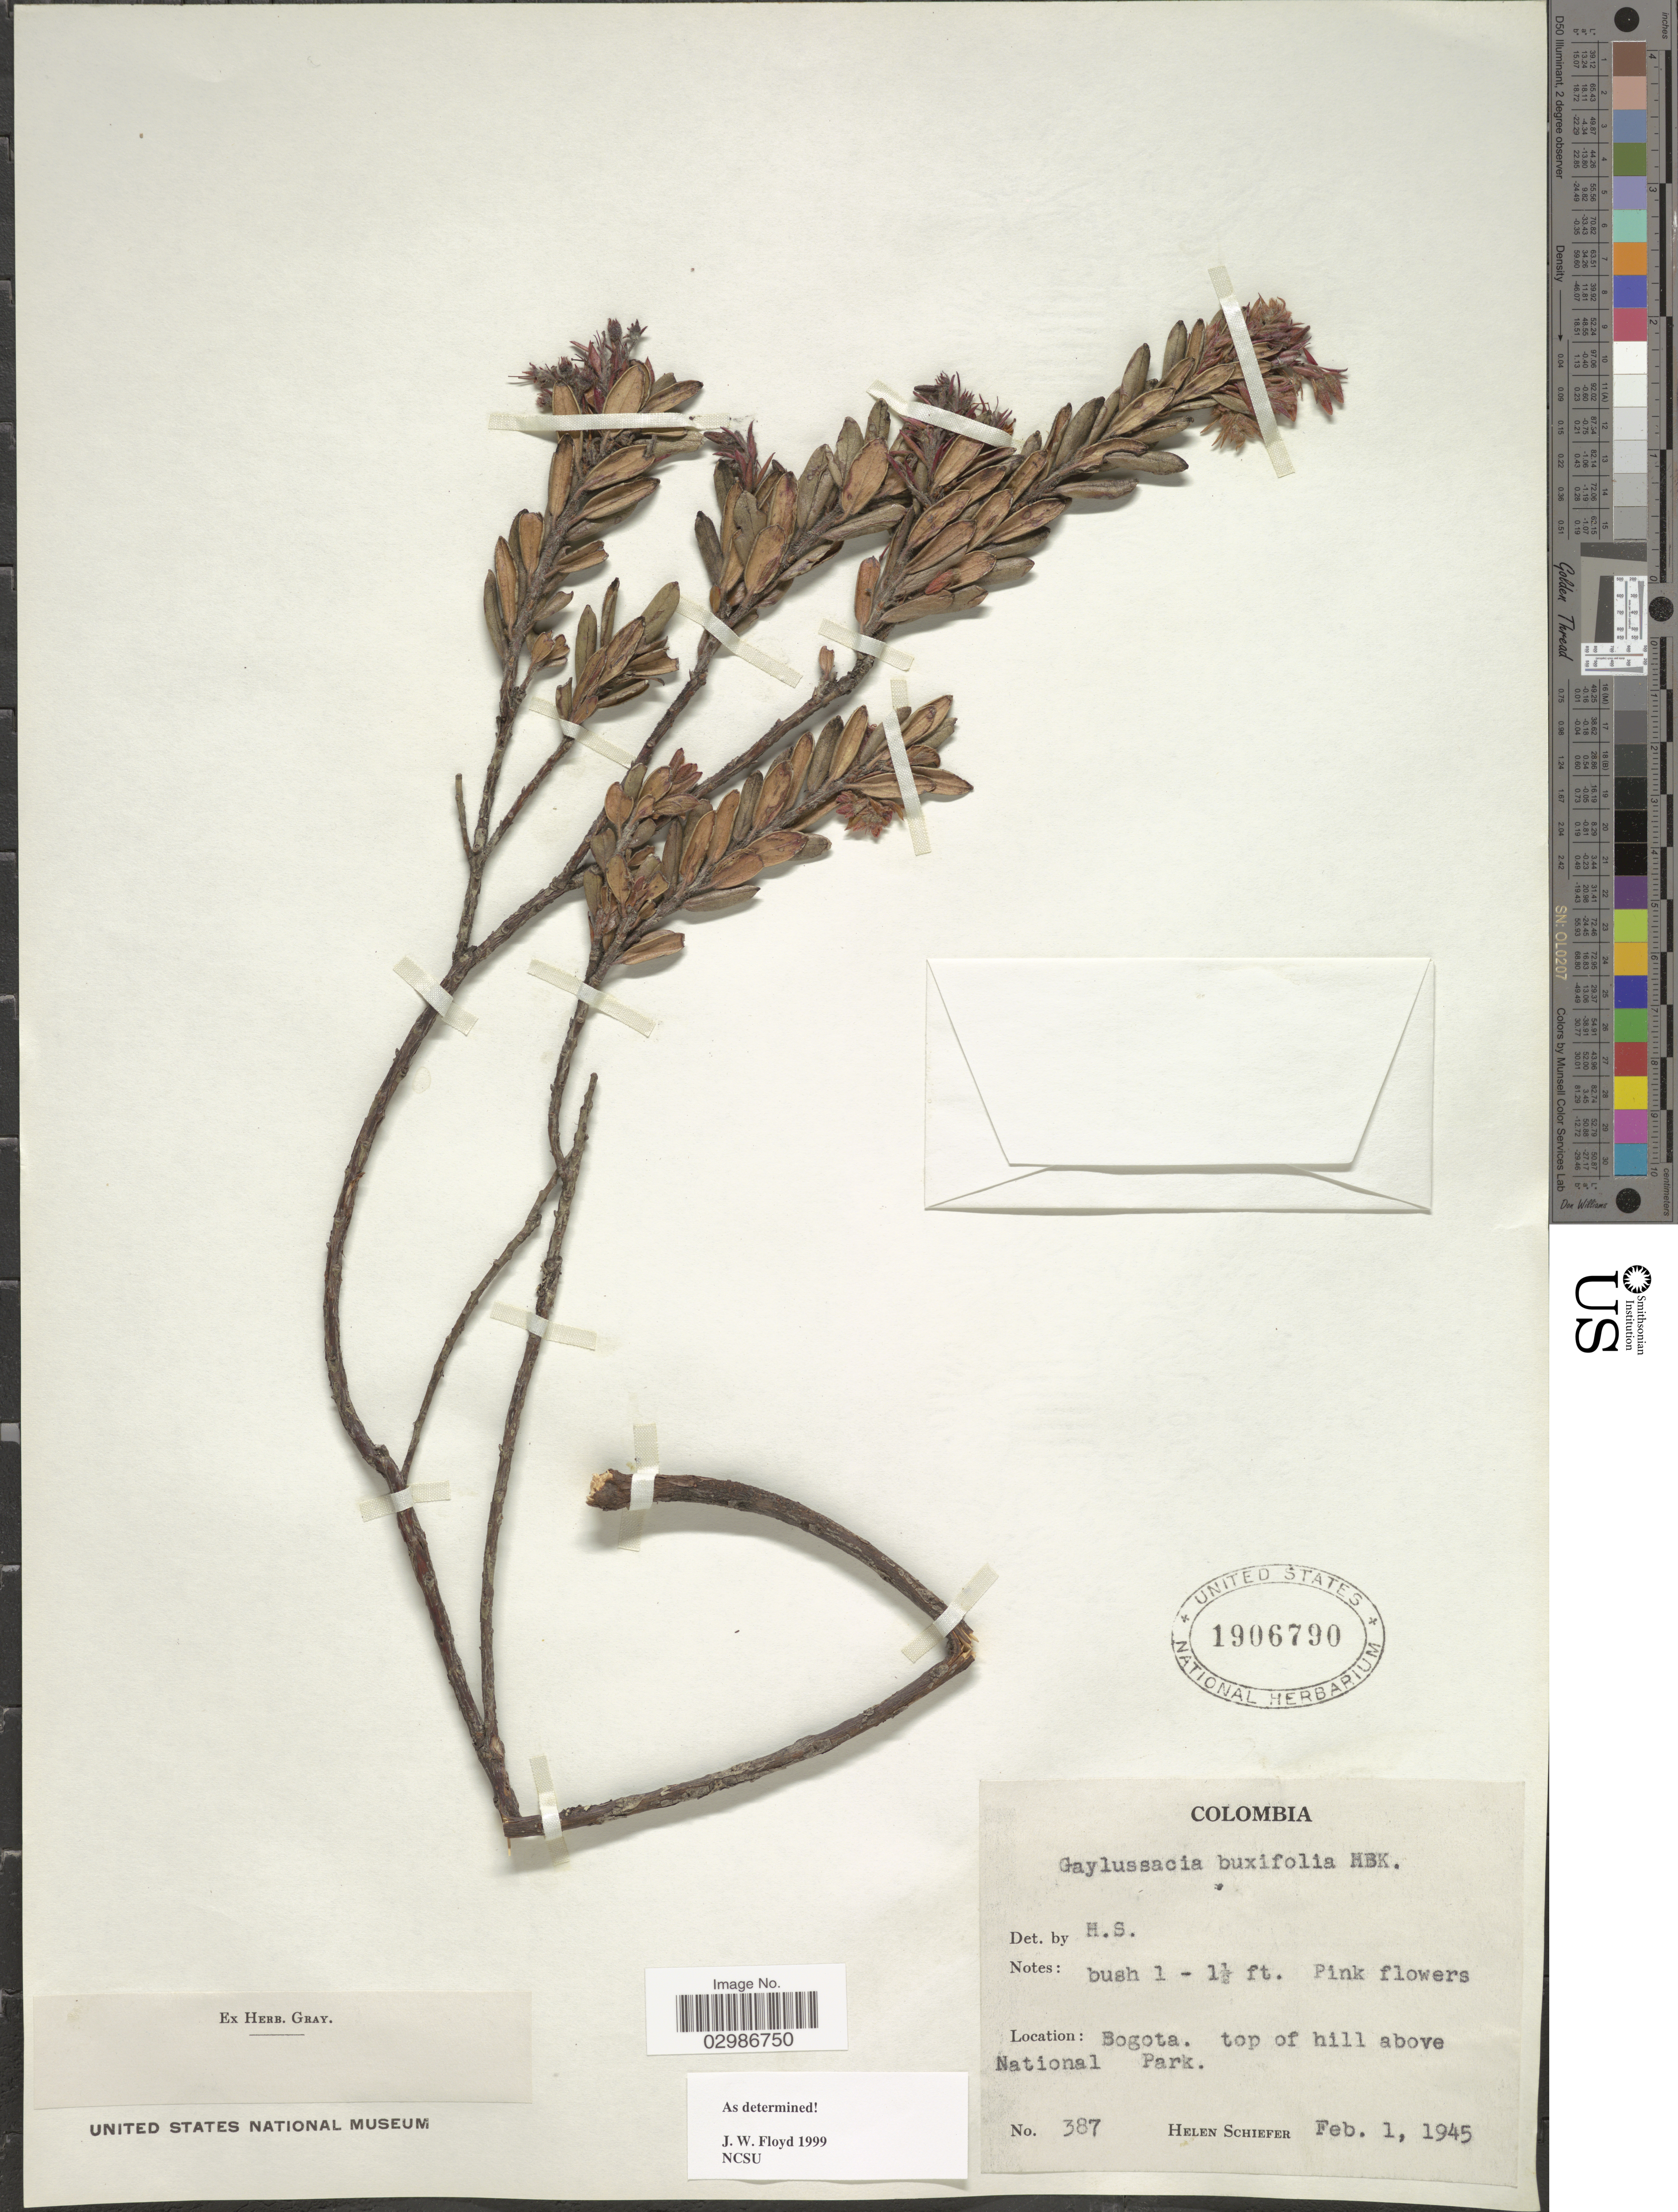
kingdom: Plantae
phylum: Tracheophyta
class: Magnoliopsida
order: Ericales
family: Ericaceae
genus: Gaylussacia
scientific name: Gaylussacia buxifolia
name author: Kunth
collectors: H. Schiefer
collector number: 387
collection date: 1945-02-01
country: Colombia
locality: Bogota. top of hill above National Park.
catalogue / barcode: US 1906790